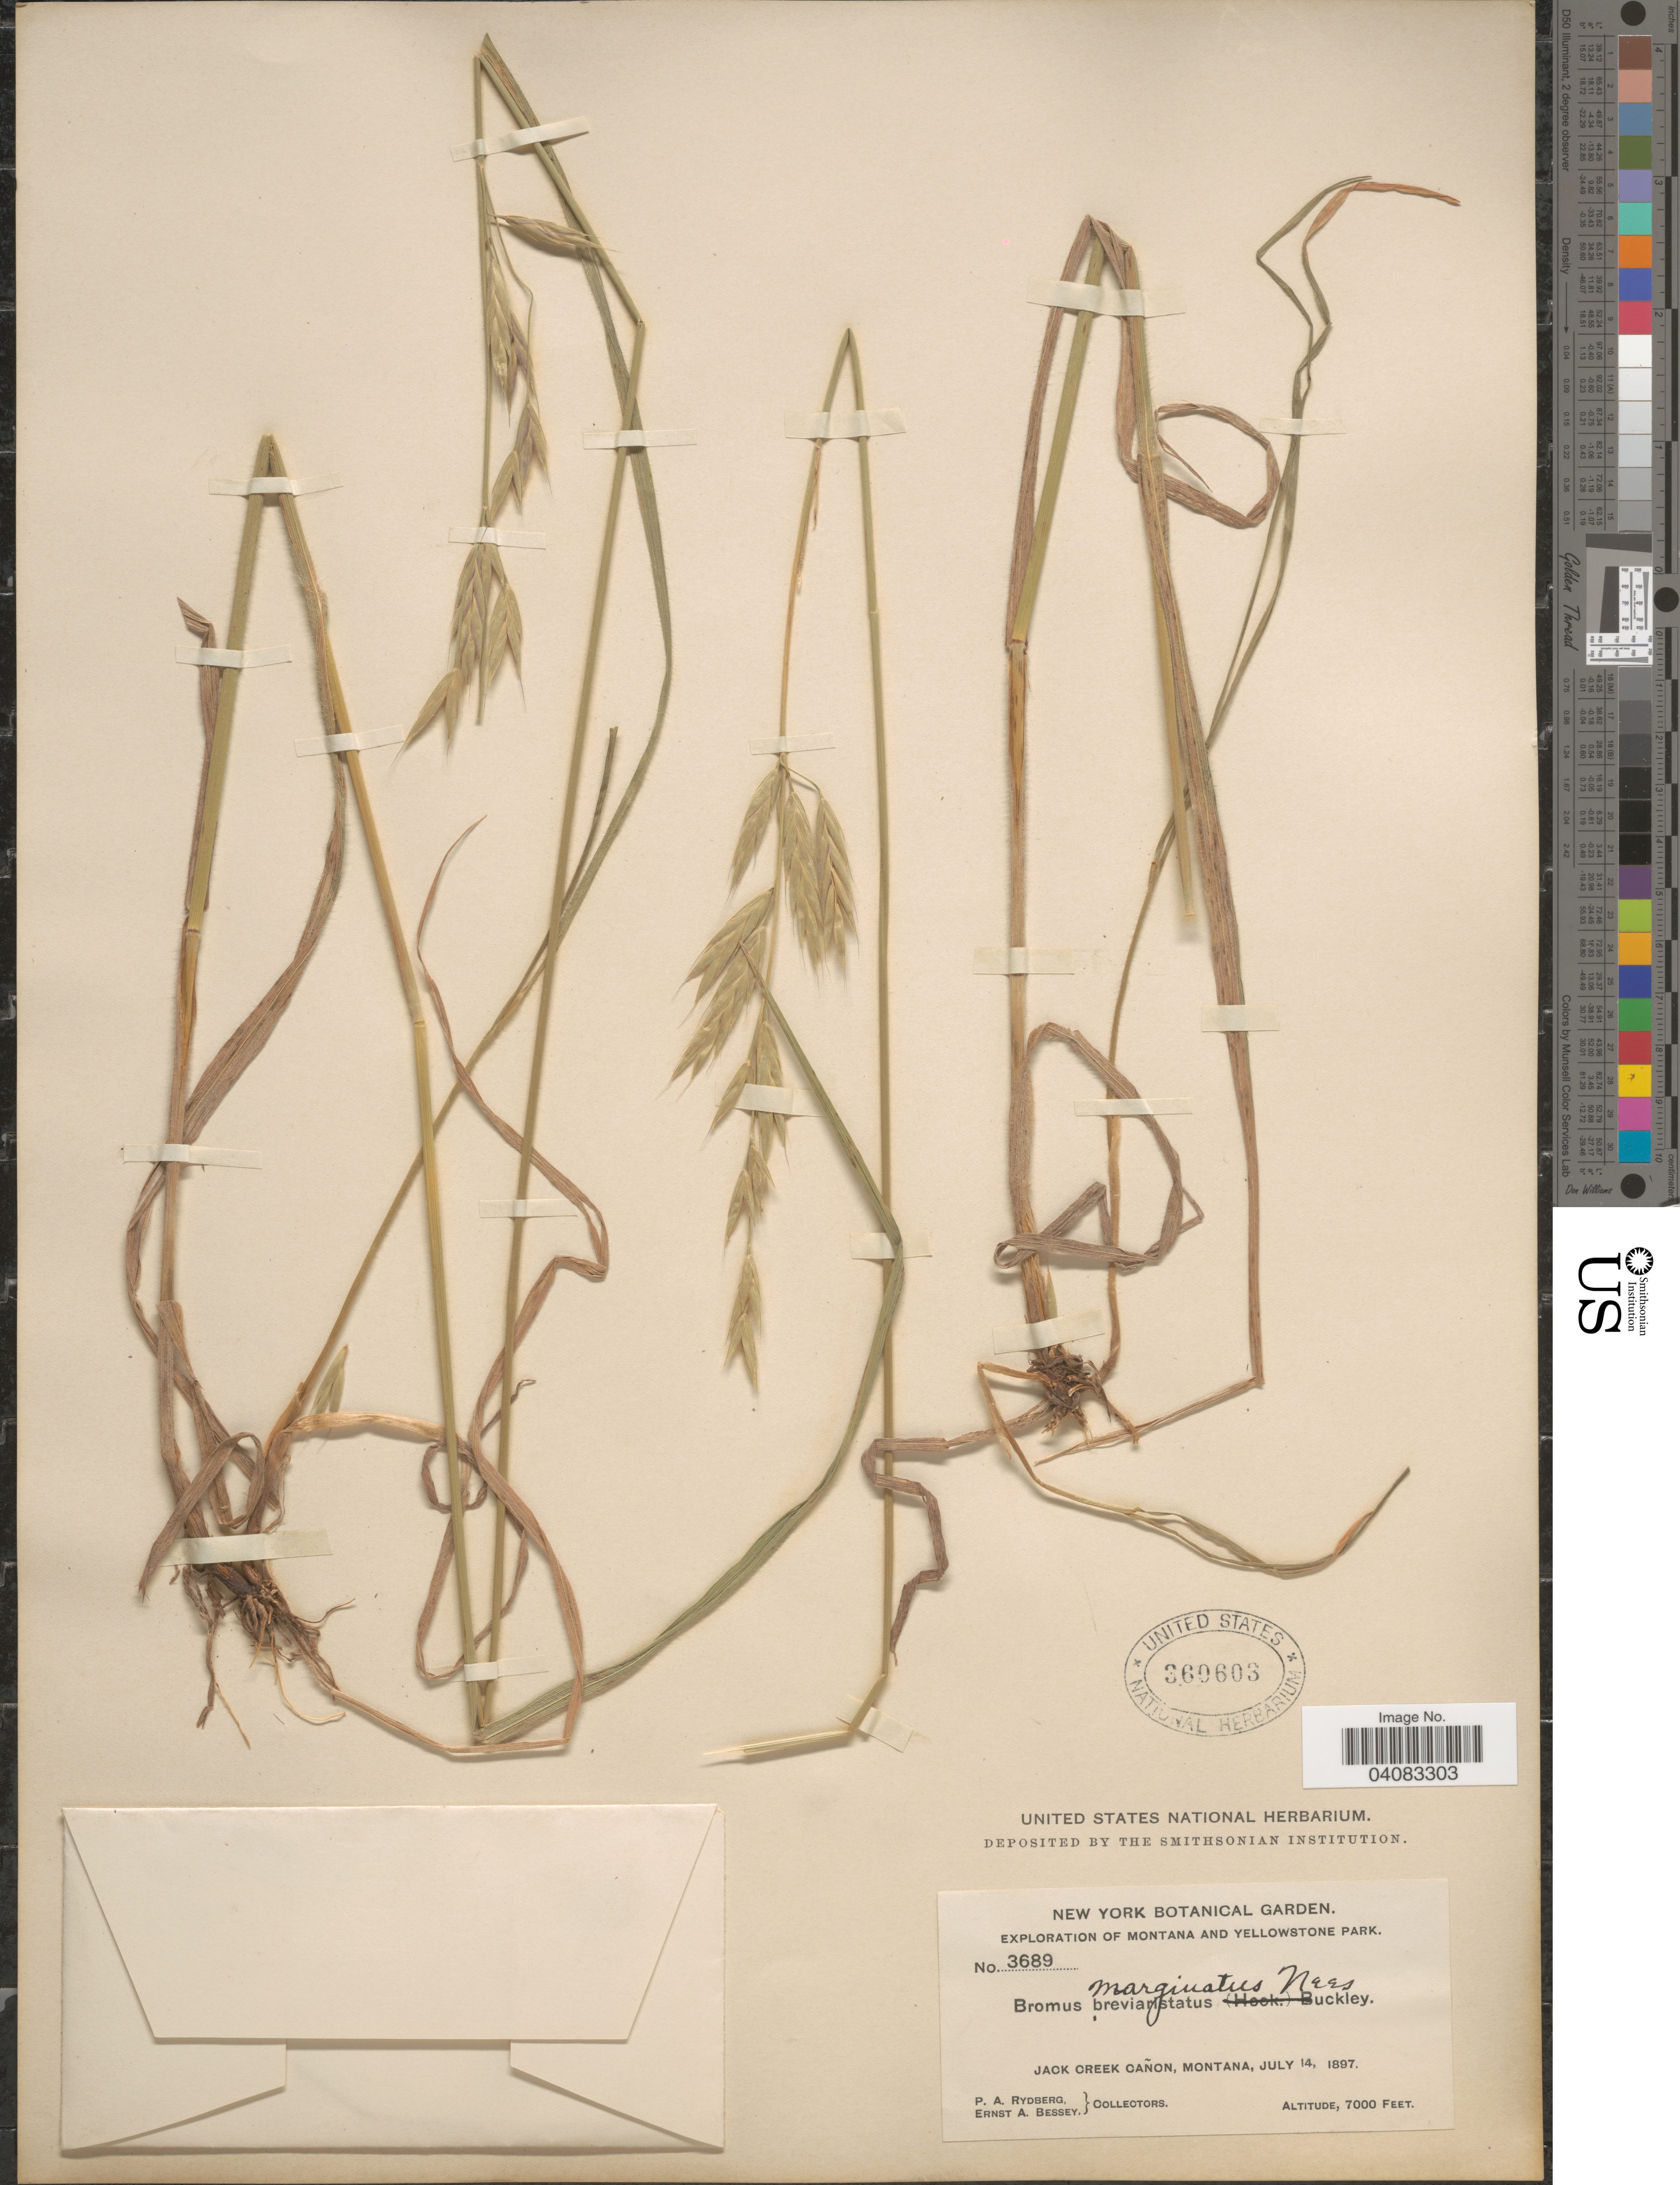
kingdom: Plantae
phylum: Tracheophyta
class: Liliopsida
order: Poales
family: Poaceae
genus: Bromus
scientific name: Bromus marginatus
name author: Nees ex Steud.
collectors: P. A. Rydberg & E. A. Bessey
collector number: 3689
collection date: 1897-07-14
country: United States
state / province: Montana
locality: Yellowstone Park. Jack Creek Cañon.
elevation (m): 2134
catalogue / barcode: US 360603